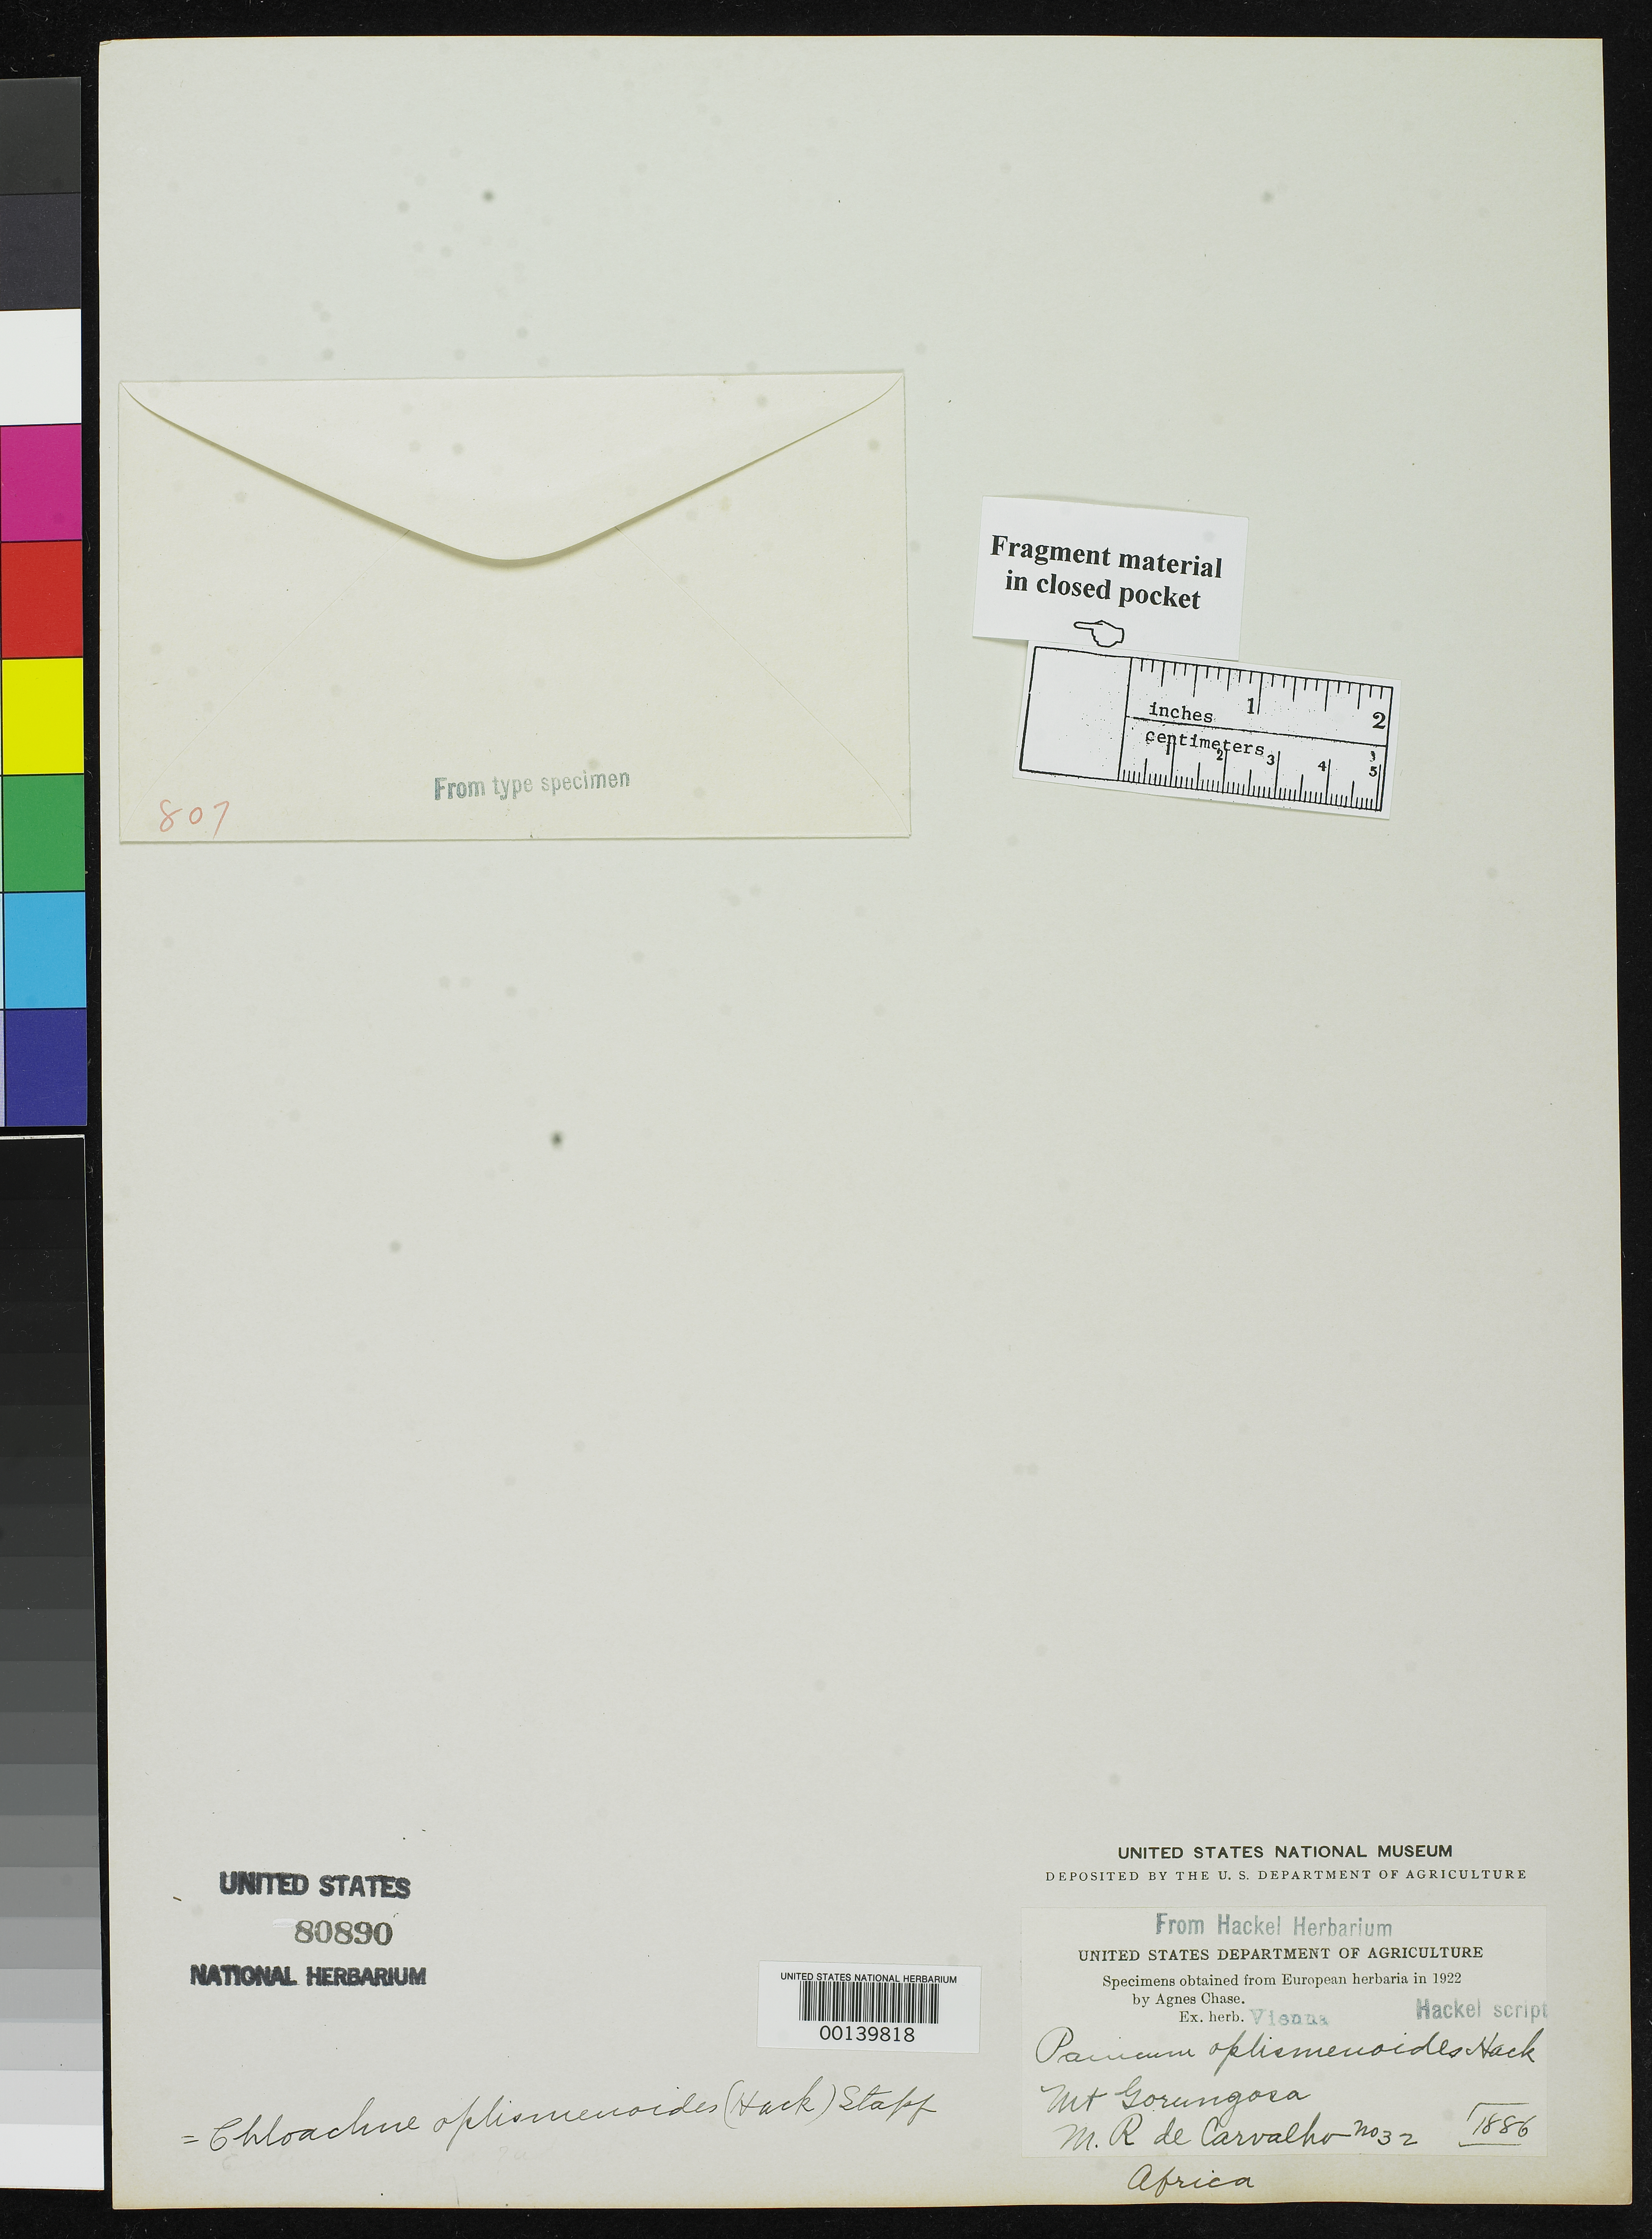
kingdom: Plantae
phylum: Tracheophyta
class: Liliopsida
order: Poales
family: Poaceae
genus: Panicum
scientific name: Panicum oplismenoides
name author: Hack.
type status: Type Fragment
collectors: M. de Carvalho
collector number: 32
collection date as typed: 1886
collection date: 1886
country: Mozambique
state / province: Zambézia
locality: Mt. Gorungosa.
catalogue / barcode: US 80890